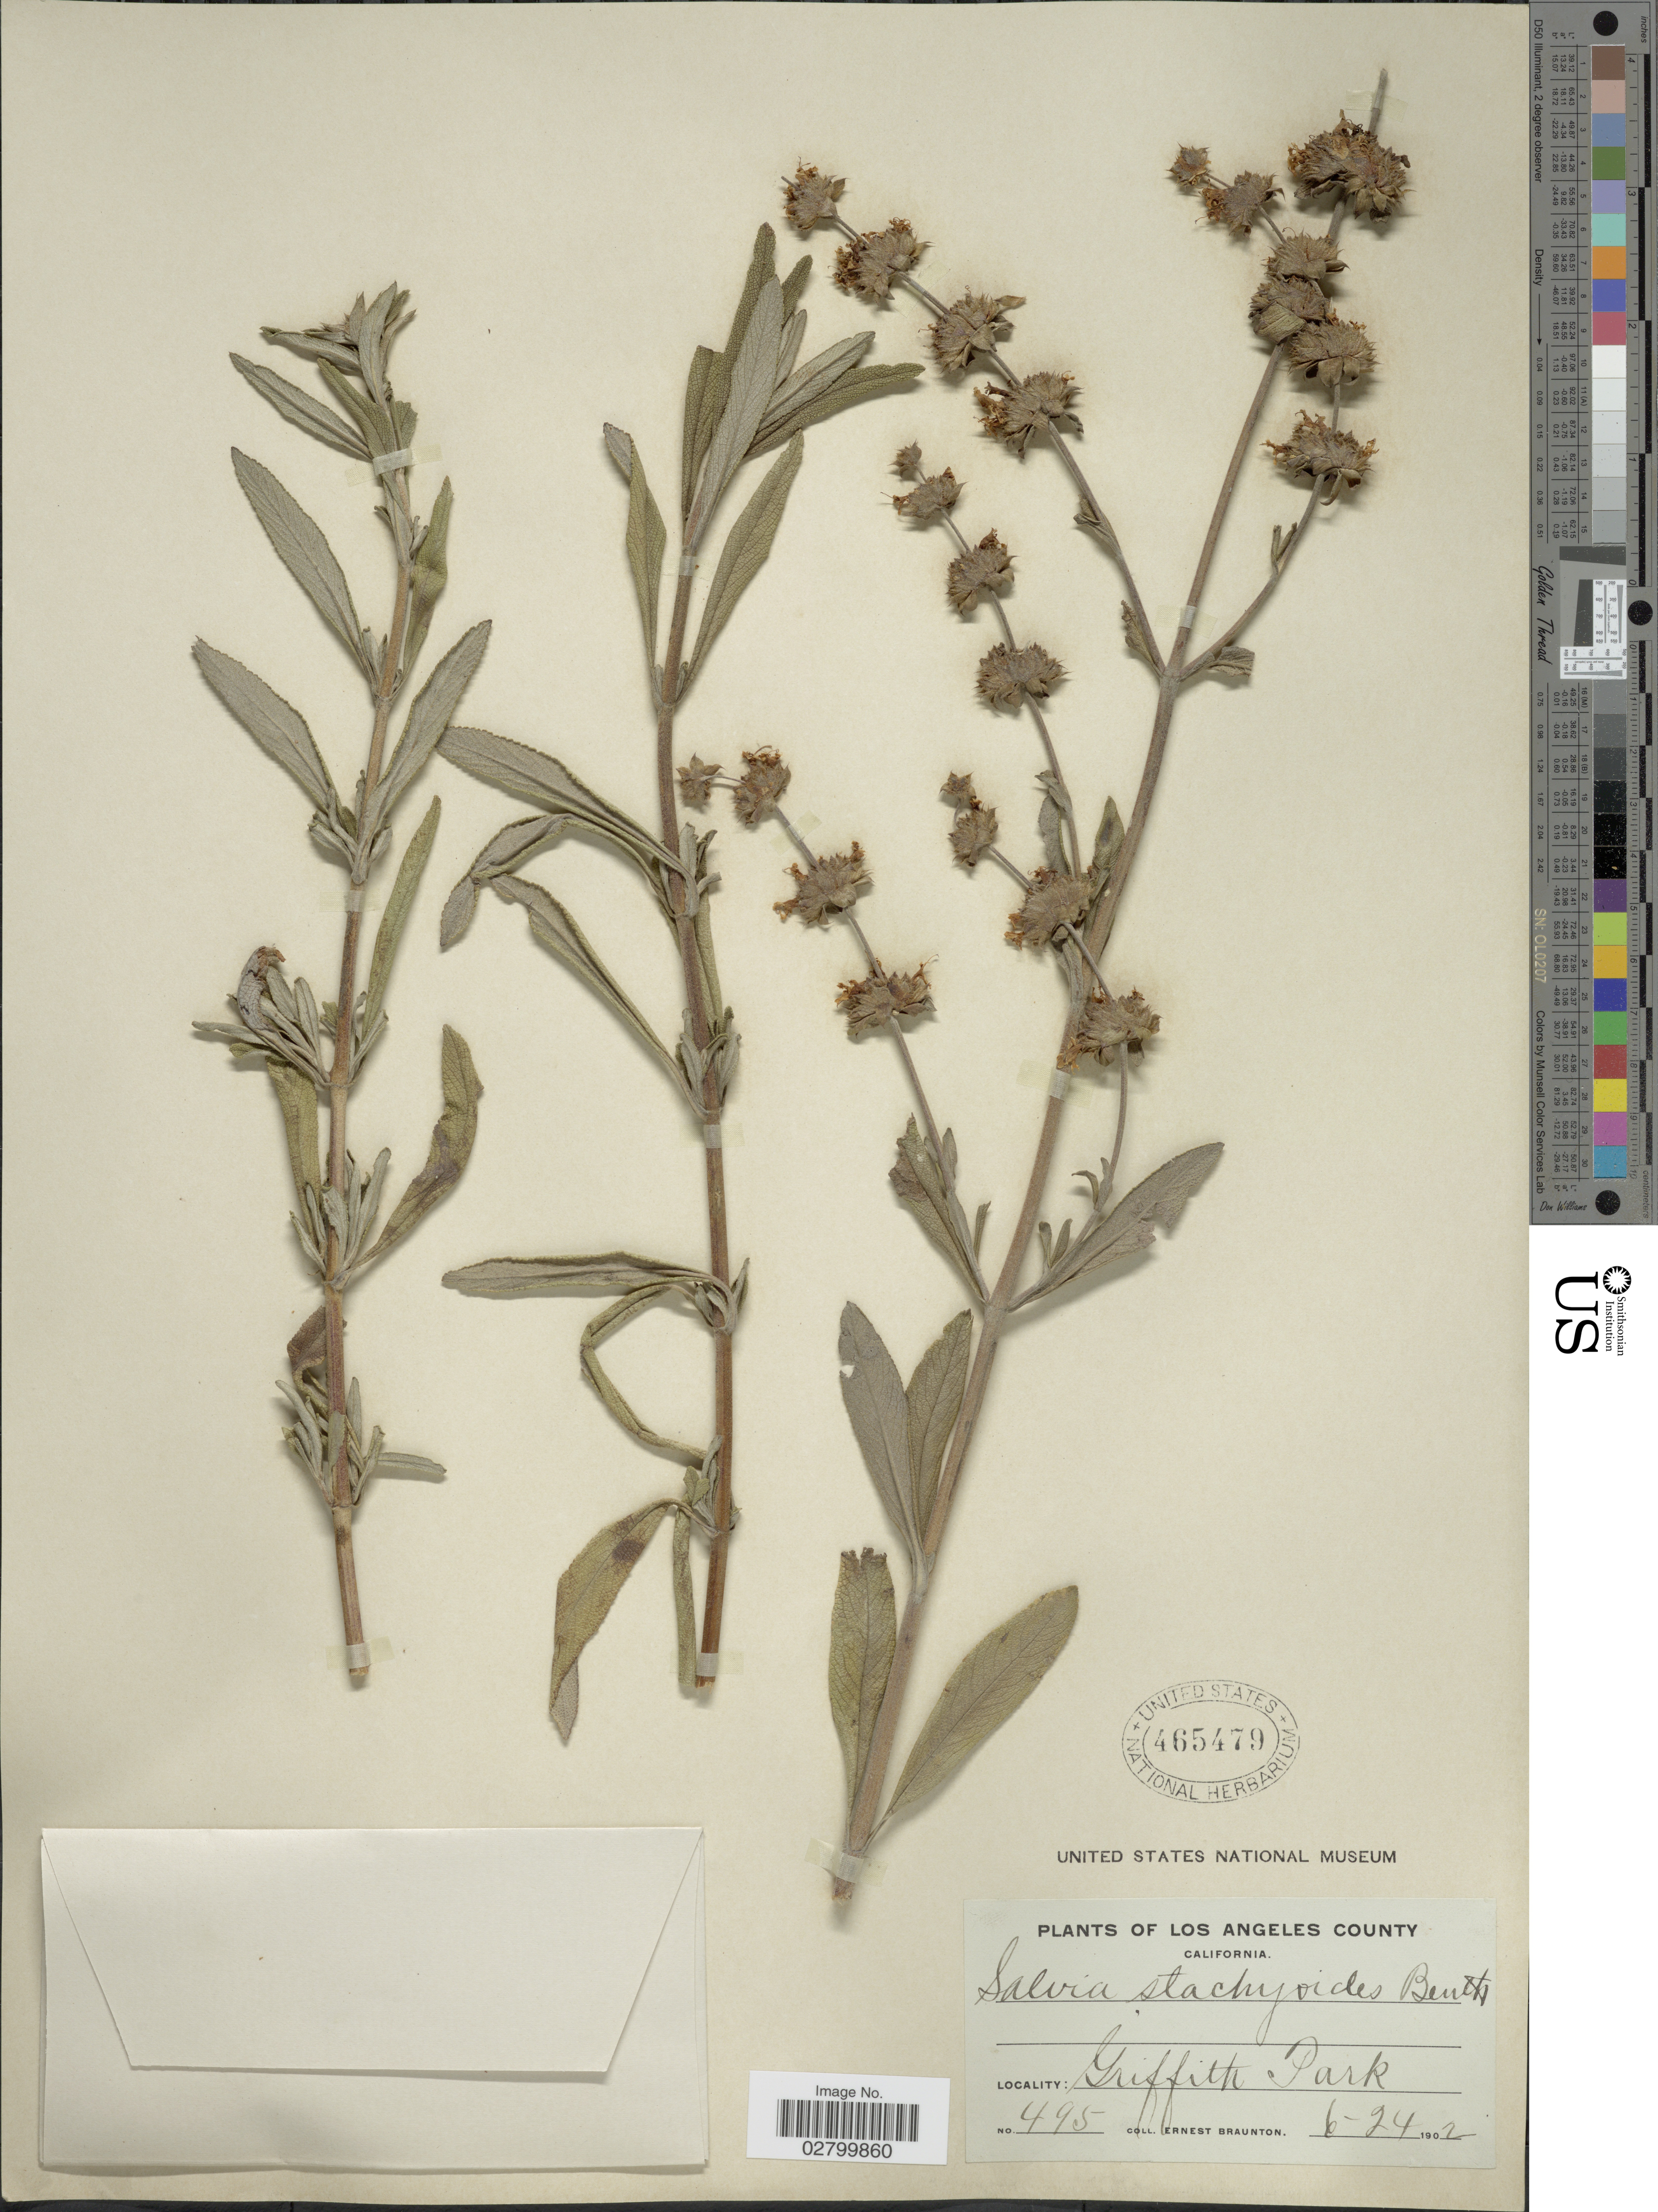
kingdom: Plantae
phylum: Tracheophyta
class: Magnoliopsida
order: Lamiales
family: Lamiaceae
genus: Salvia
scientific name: Salvia mellifera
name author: Greene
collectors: E. Braunton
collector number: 495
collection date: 1902-06-24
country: United States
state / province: California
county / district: Los Angeles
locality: Los Angeles County. Griffith Park.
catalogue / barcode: US 465479